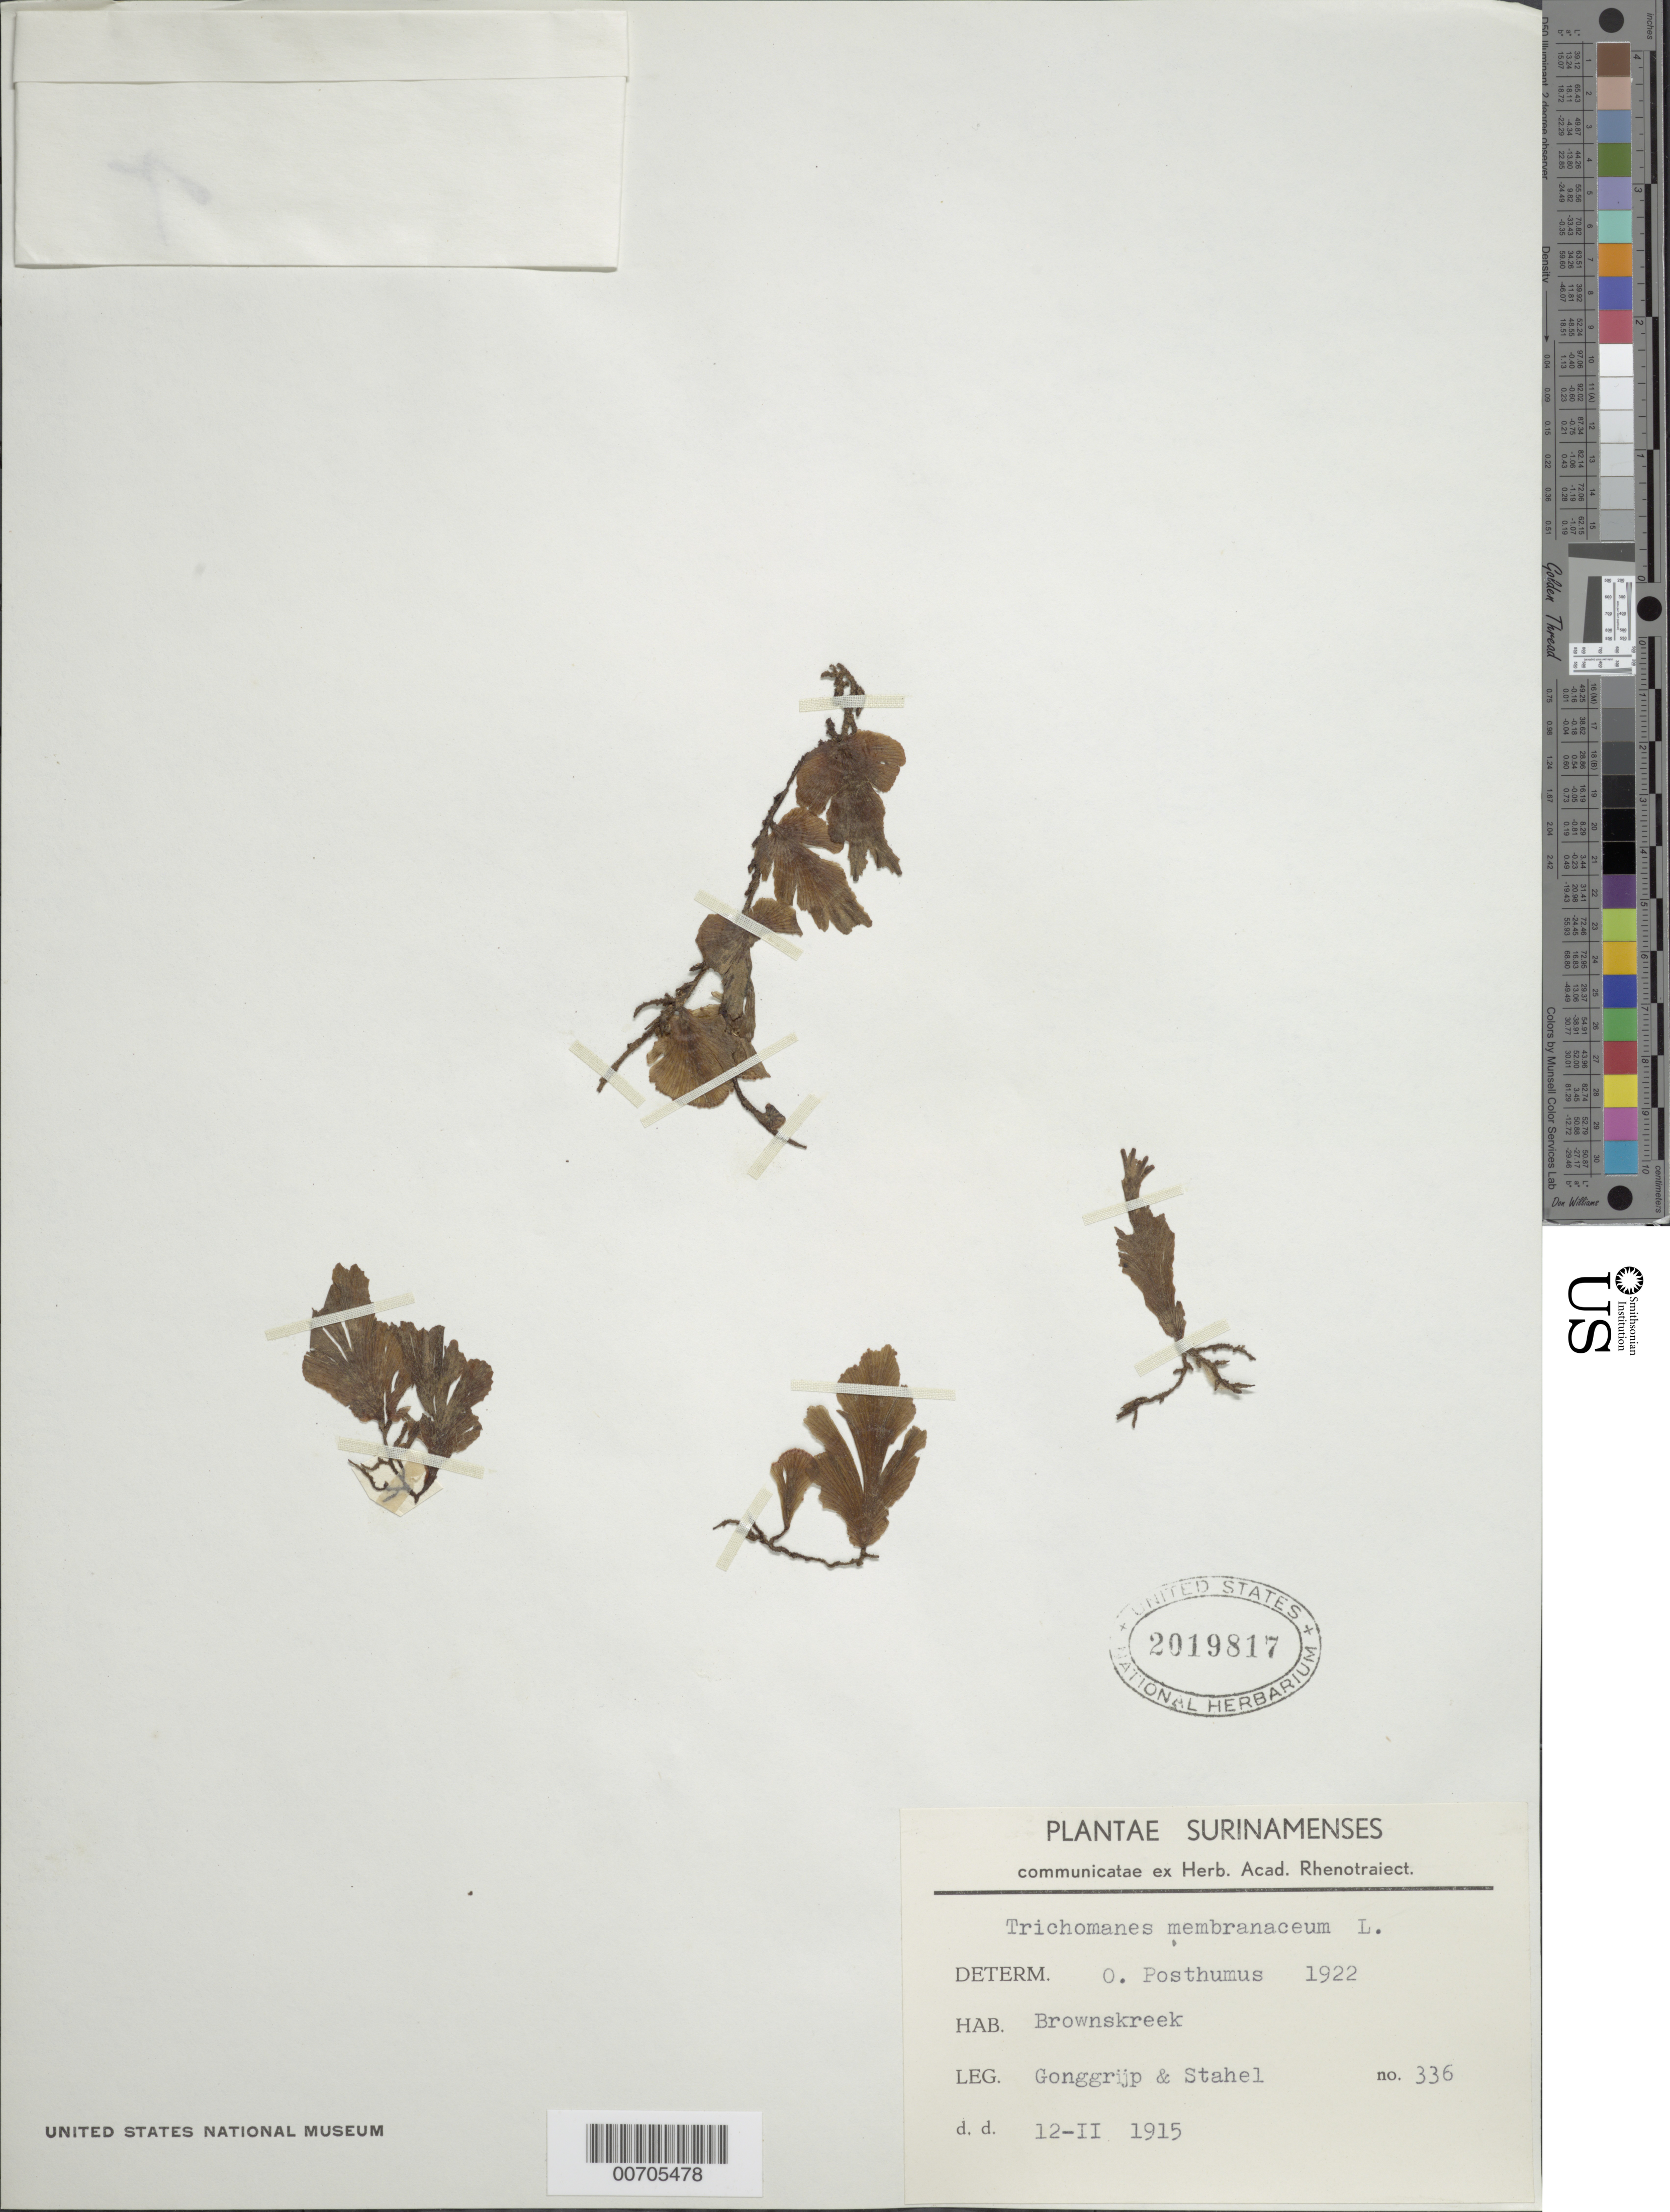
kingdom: Plantae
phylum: Tracheophyta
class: Polypodiopsida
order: Hymenophyllales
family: Hymenophyllaceae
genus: Didymoglossum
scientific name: Didymoglossum membranaceum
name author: (L.) Vareschi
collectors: J. Gonggrijp & G. Stahel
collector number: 336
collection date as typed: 12-Feb-15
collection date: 1915-02-12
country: Suriname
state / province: Brokopondo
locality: Brownskreek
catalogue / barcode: US 2019817